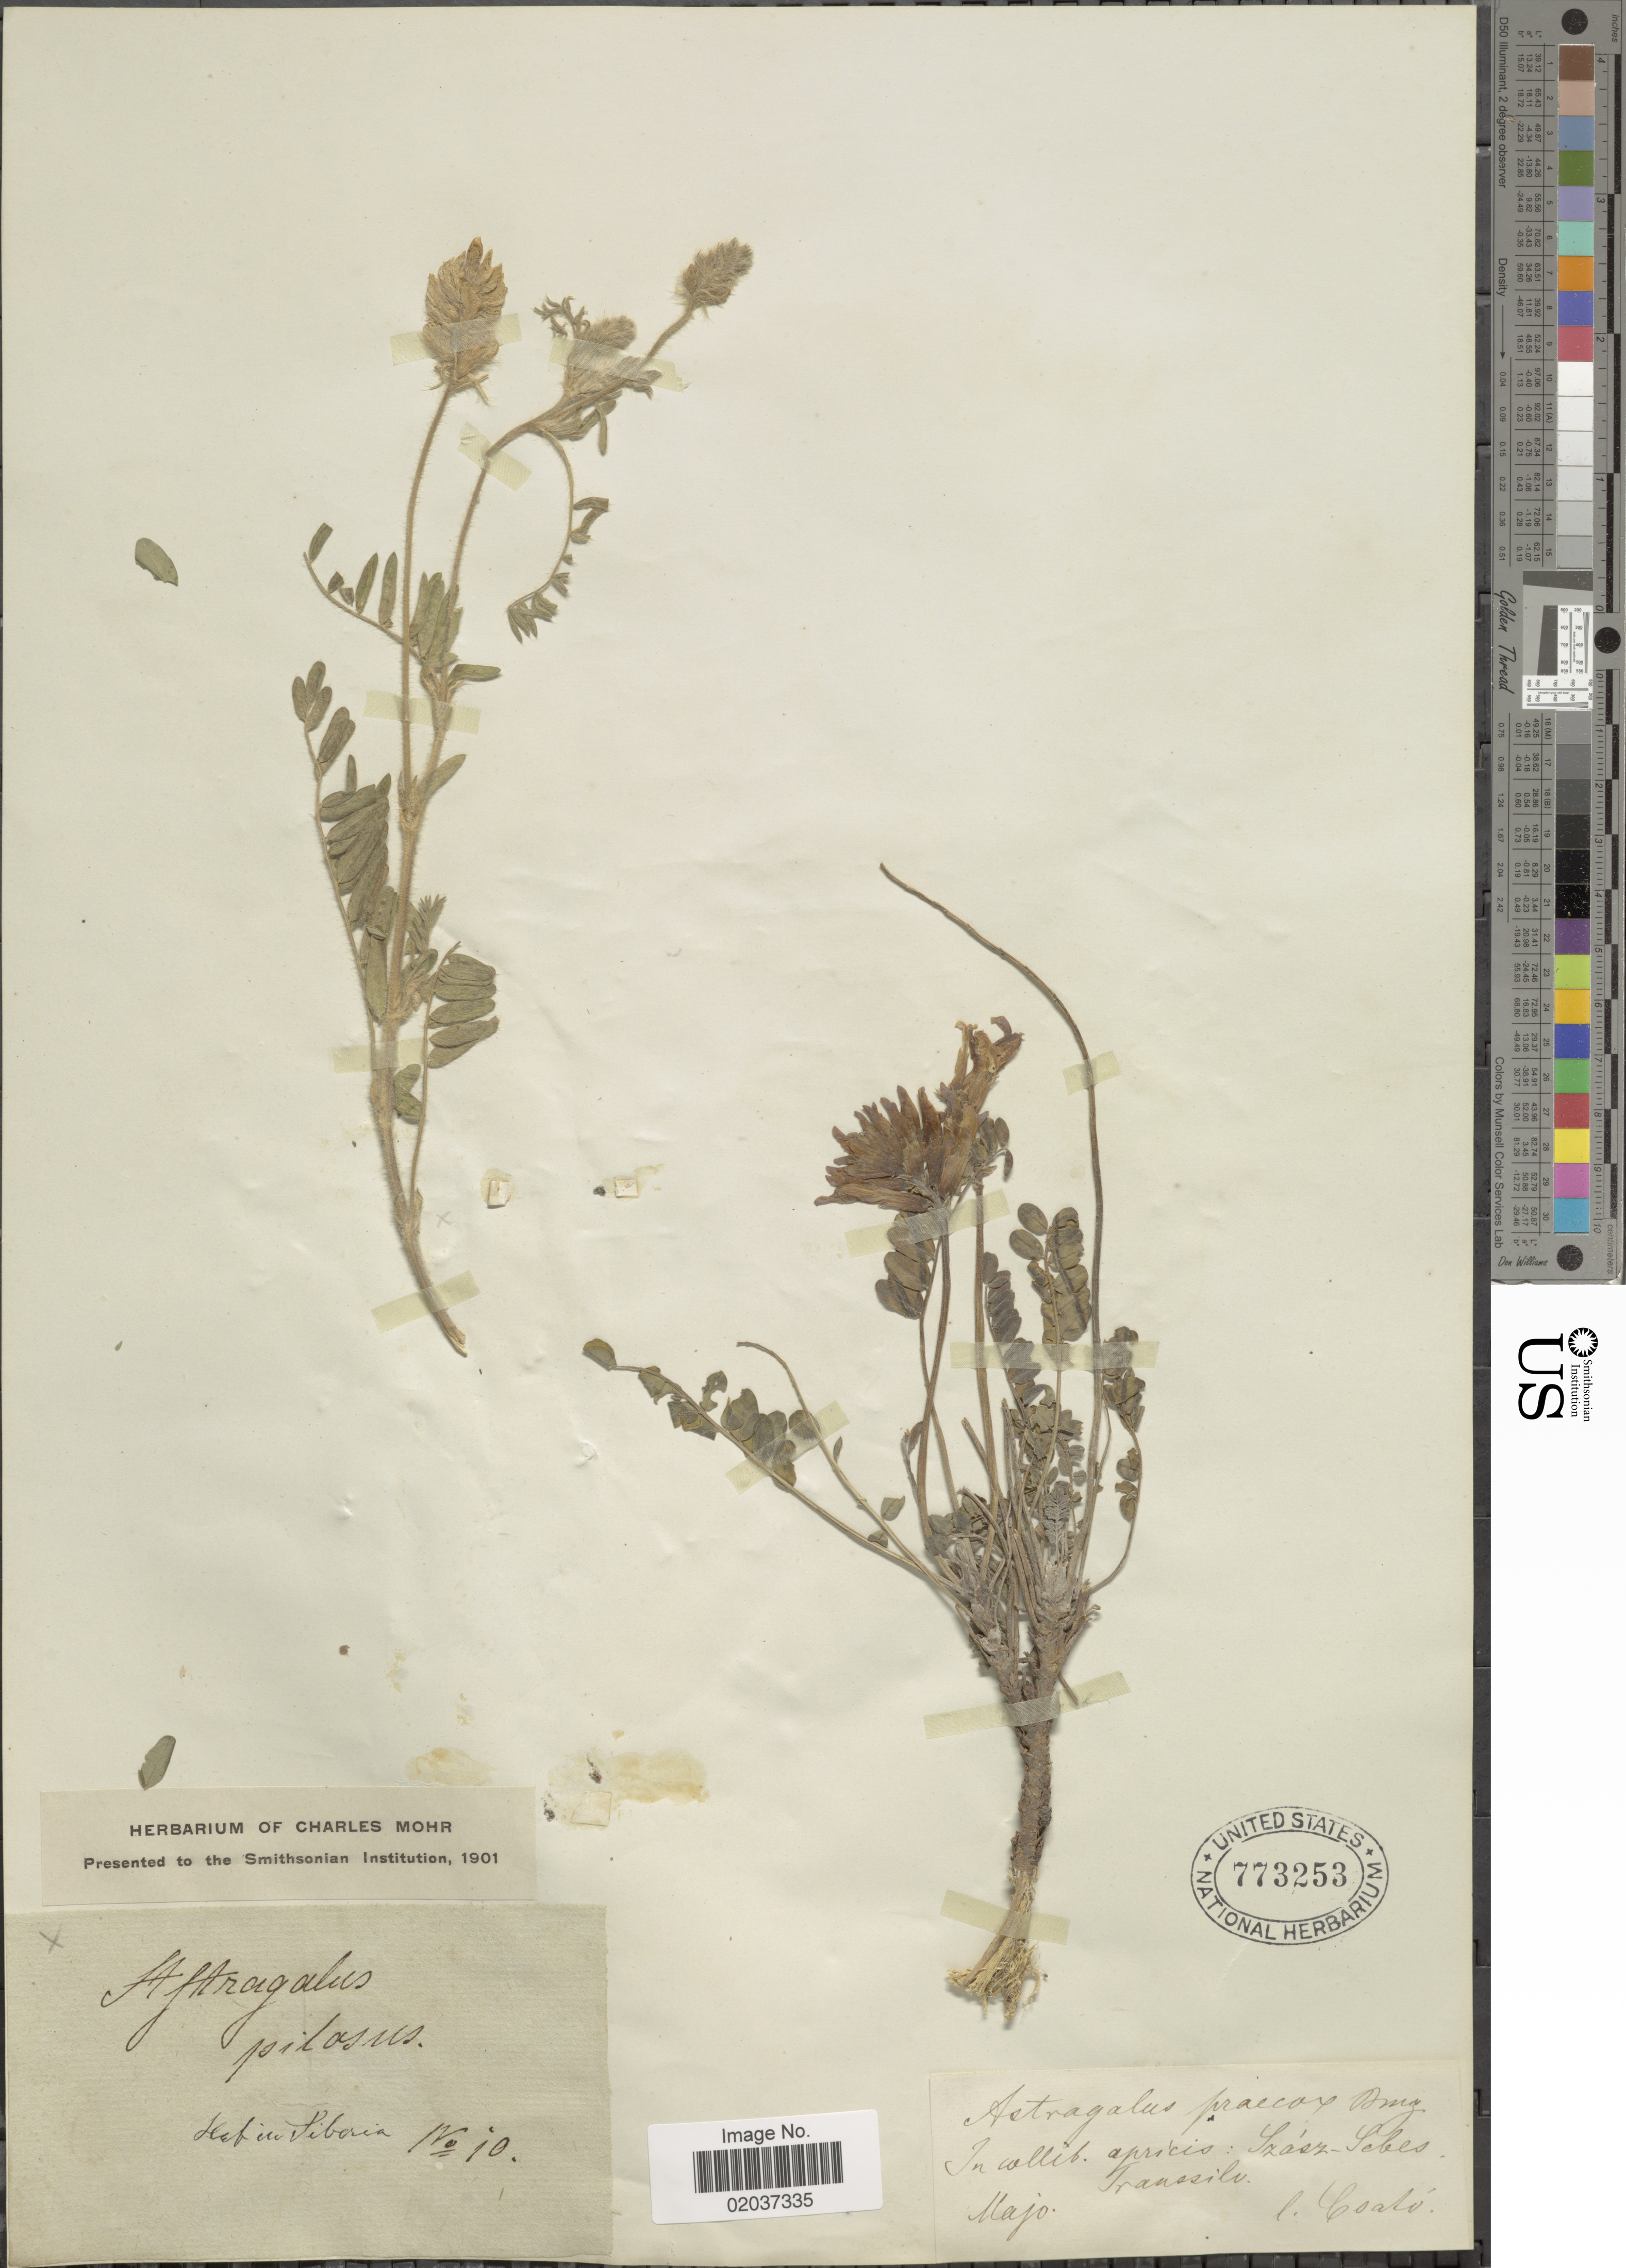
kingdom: Plantae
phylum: Tracheophyta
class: Magnoliopsida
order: Fabales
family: Fabaceae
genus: Astragalus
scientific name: Astragalus praecox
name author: Baumg.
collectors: Csató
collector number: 10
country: Romania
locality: In collib. apricis, Szasz-Sobles, Transsilv. [interpreted]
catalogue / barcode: US 773253